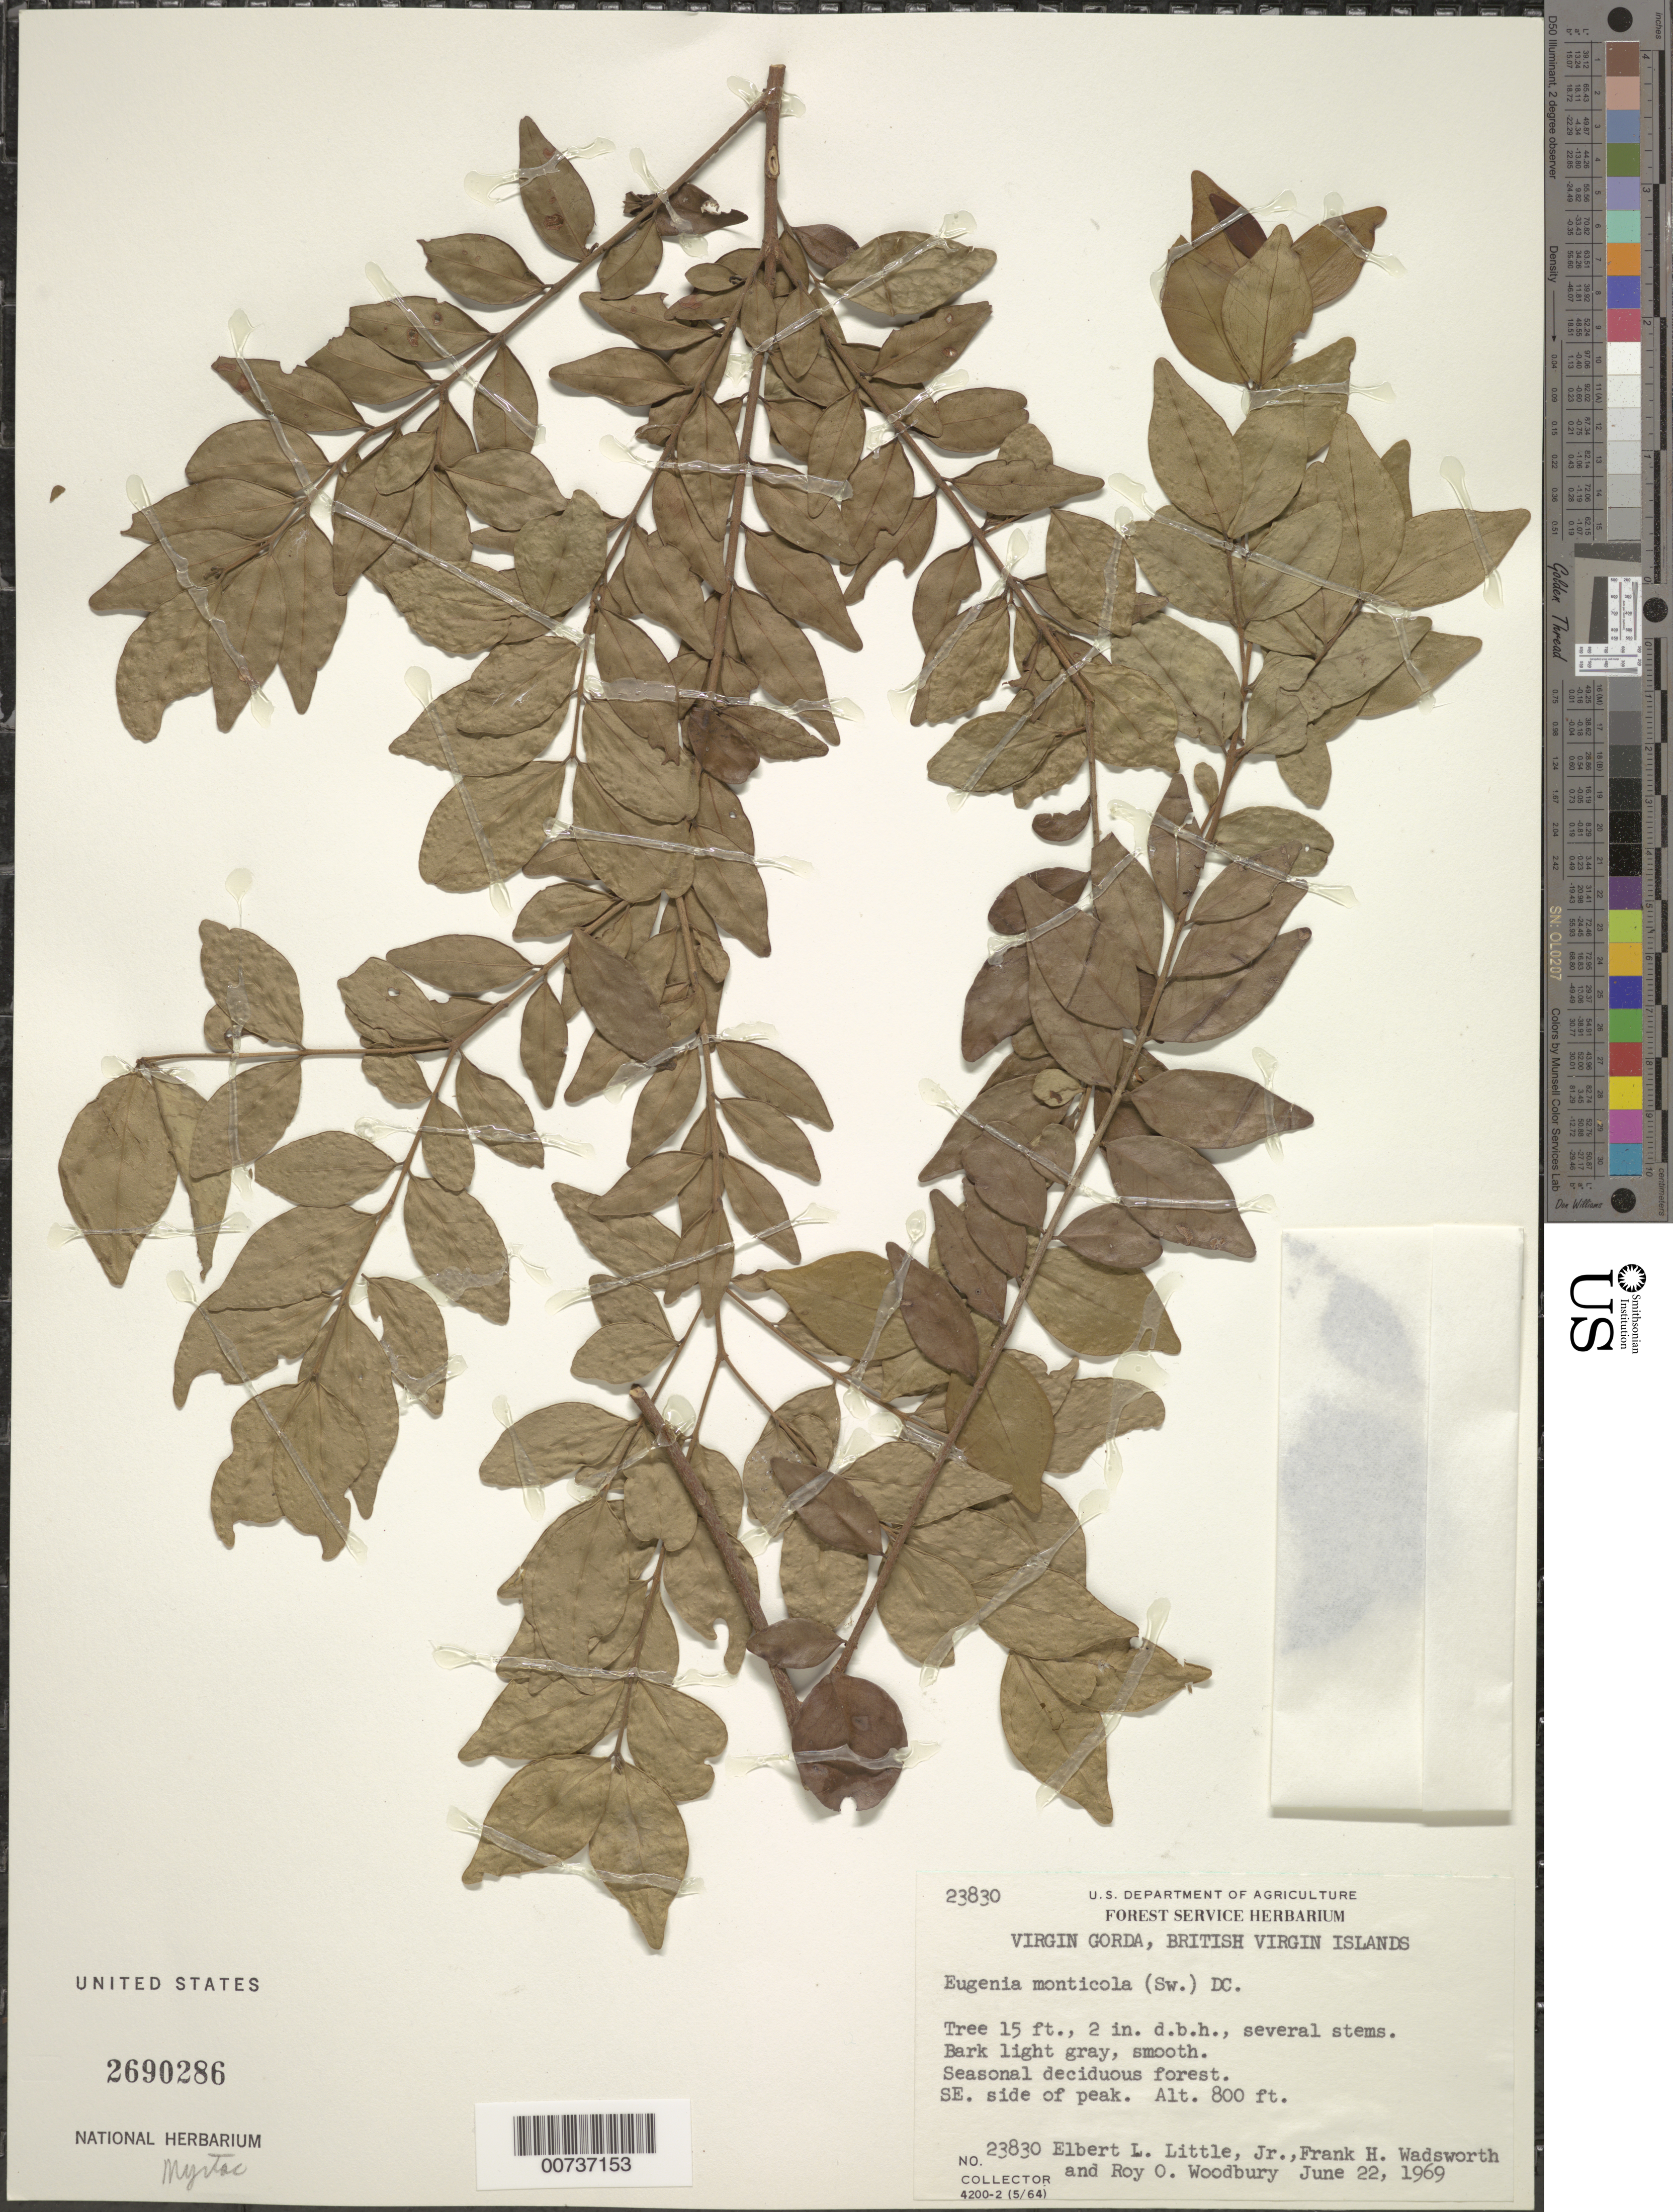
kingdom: Plantae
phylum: Tracheophyta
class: Magnoliopsida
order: Myrtales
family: Myrtaceae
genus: Eugenia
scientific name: Eugenia monticola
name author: (Sw.) DC.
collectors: E. L. Little, F. Wadsworth & R. O. Woodbury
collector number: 23830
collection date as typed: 22 Jun 1969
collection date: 1969-06-22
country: British Virgin Islands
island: Virgin Gorda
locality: SE side of Peak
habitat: Seasonal deciduous forest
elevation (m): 244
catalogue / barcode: US 2690286